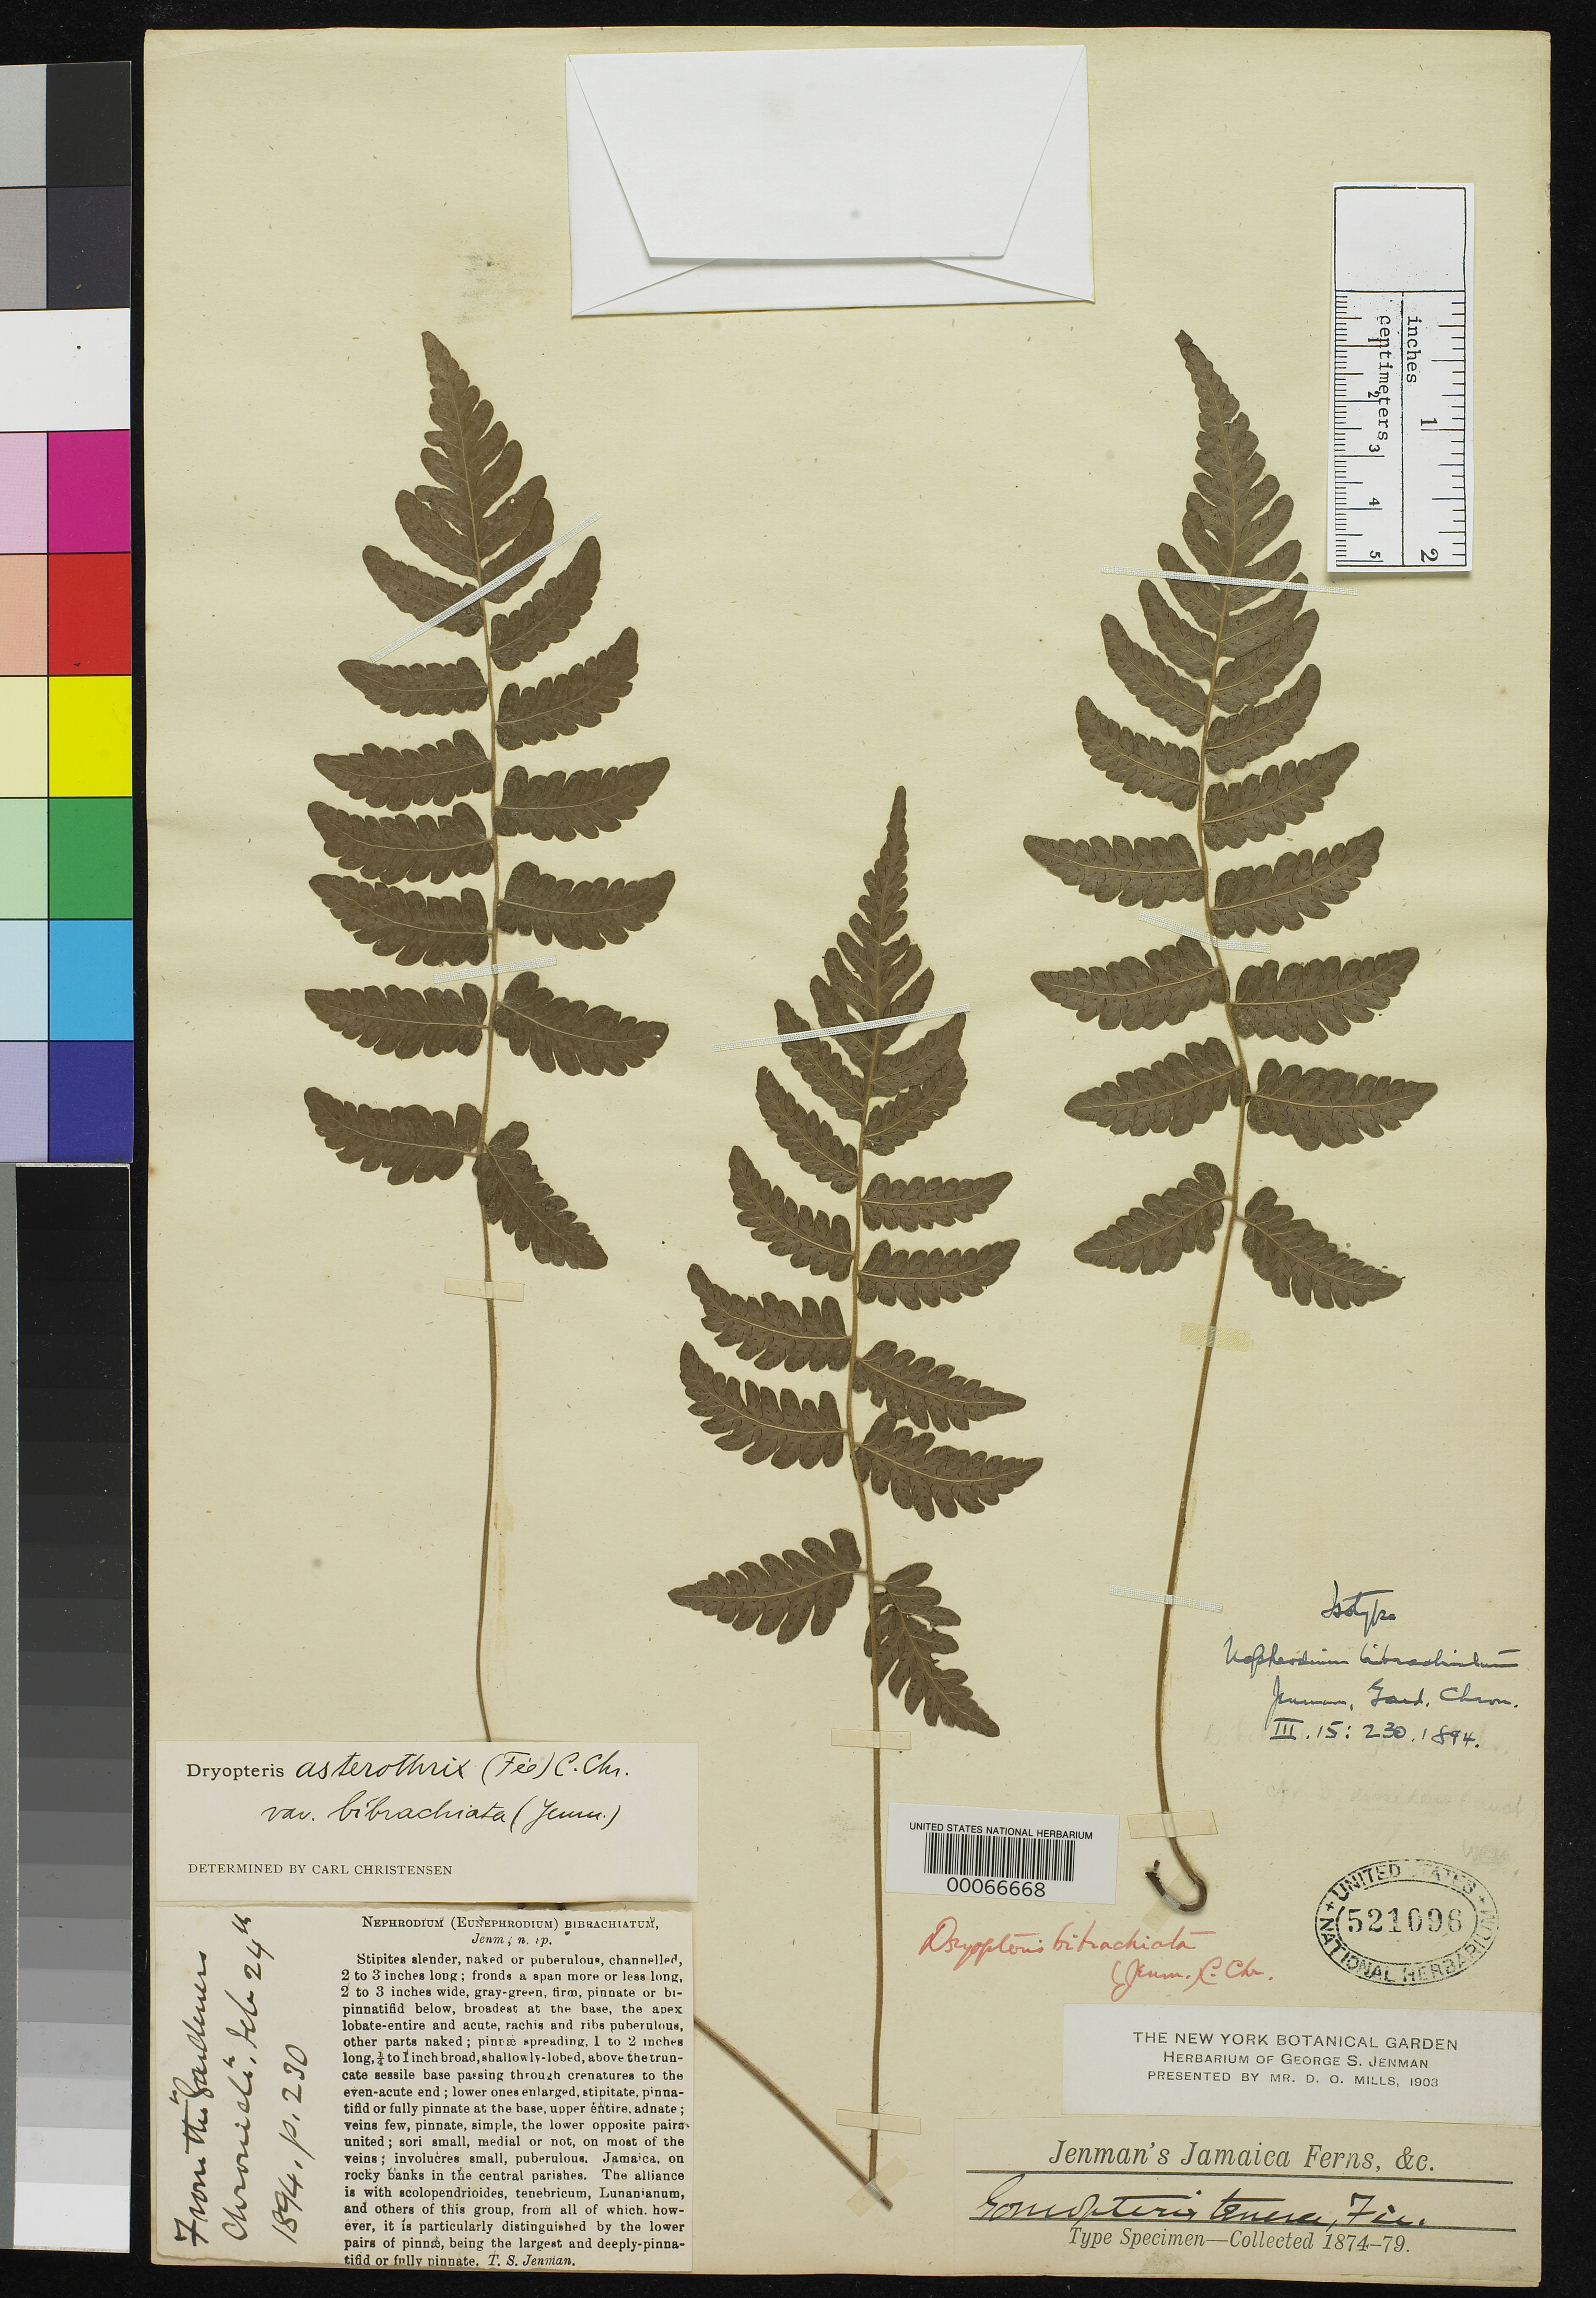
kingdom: Plantae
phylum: Tracheophyta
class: Polypodiopsida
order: Polypodiales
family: Dryopteridaceae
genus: Nephrodium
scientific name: Nephrodium bibrachiatum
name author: Jenman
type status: Type Collection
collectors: G. S. Jenman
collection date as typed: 1874 to -- --- 1879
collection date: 1874/1879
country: Jamaica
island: Greater Antilles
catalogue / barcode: US 521096